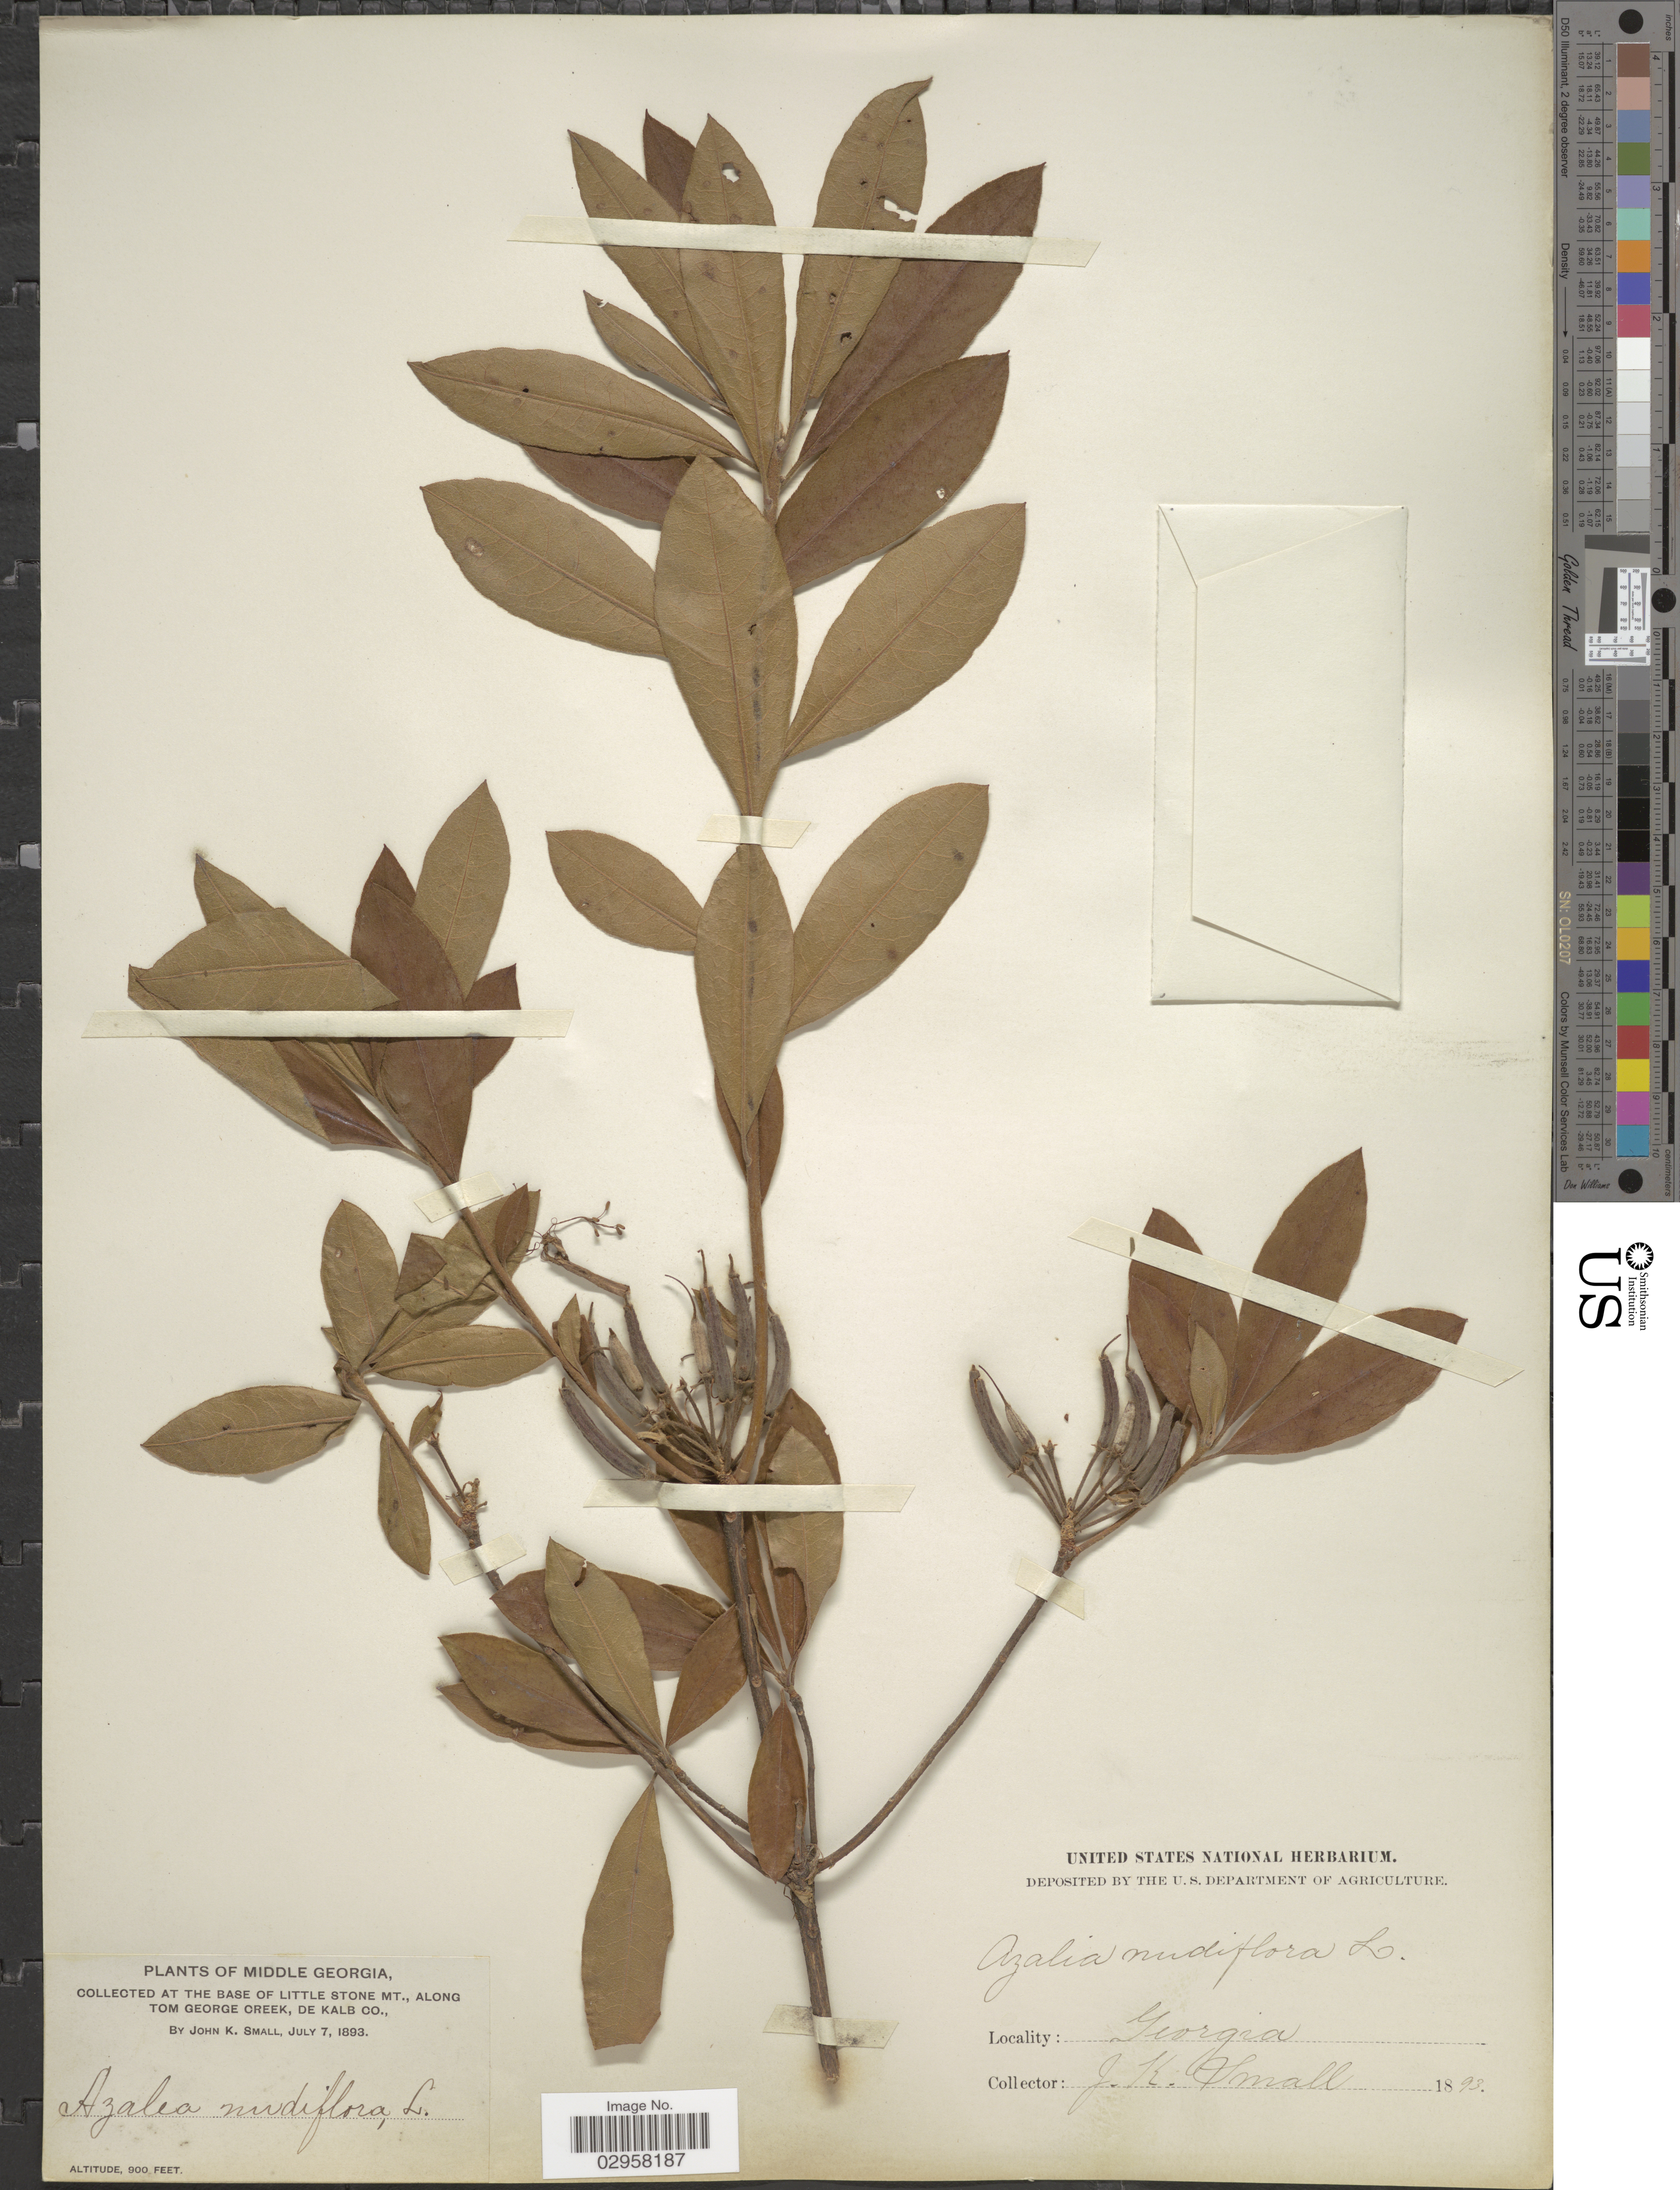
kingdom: Plantae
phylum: Tracheophyta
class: Magnoliopsida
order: Ericales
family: Ericaceae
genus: Rhododendron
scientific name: Rhododendron canescens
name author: (Michx.) Sweet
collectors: J. K. Small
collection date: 1893-07-07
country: United States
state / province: Georgia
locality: Middle Georgia. At the base of Little Stone Mt., along Tom George Creek, De Kalb Co.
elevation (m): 274